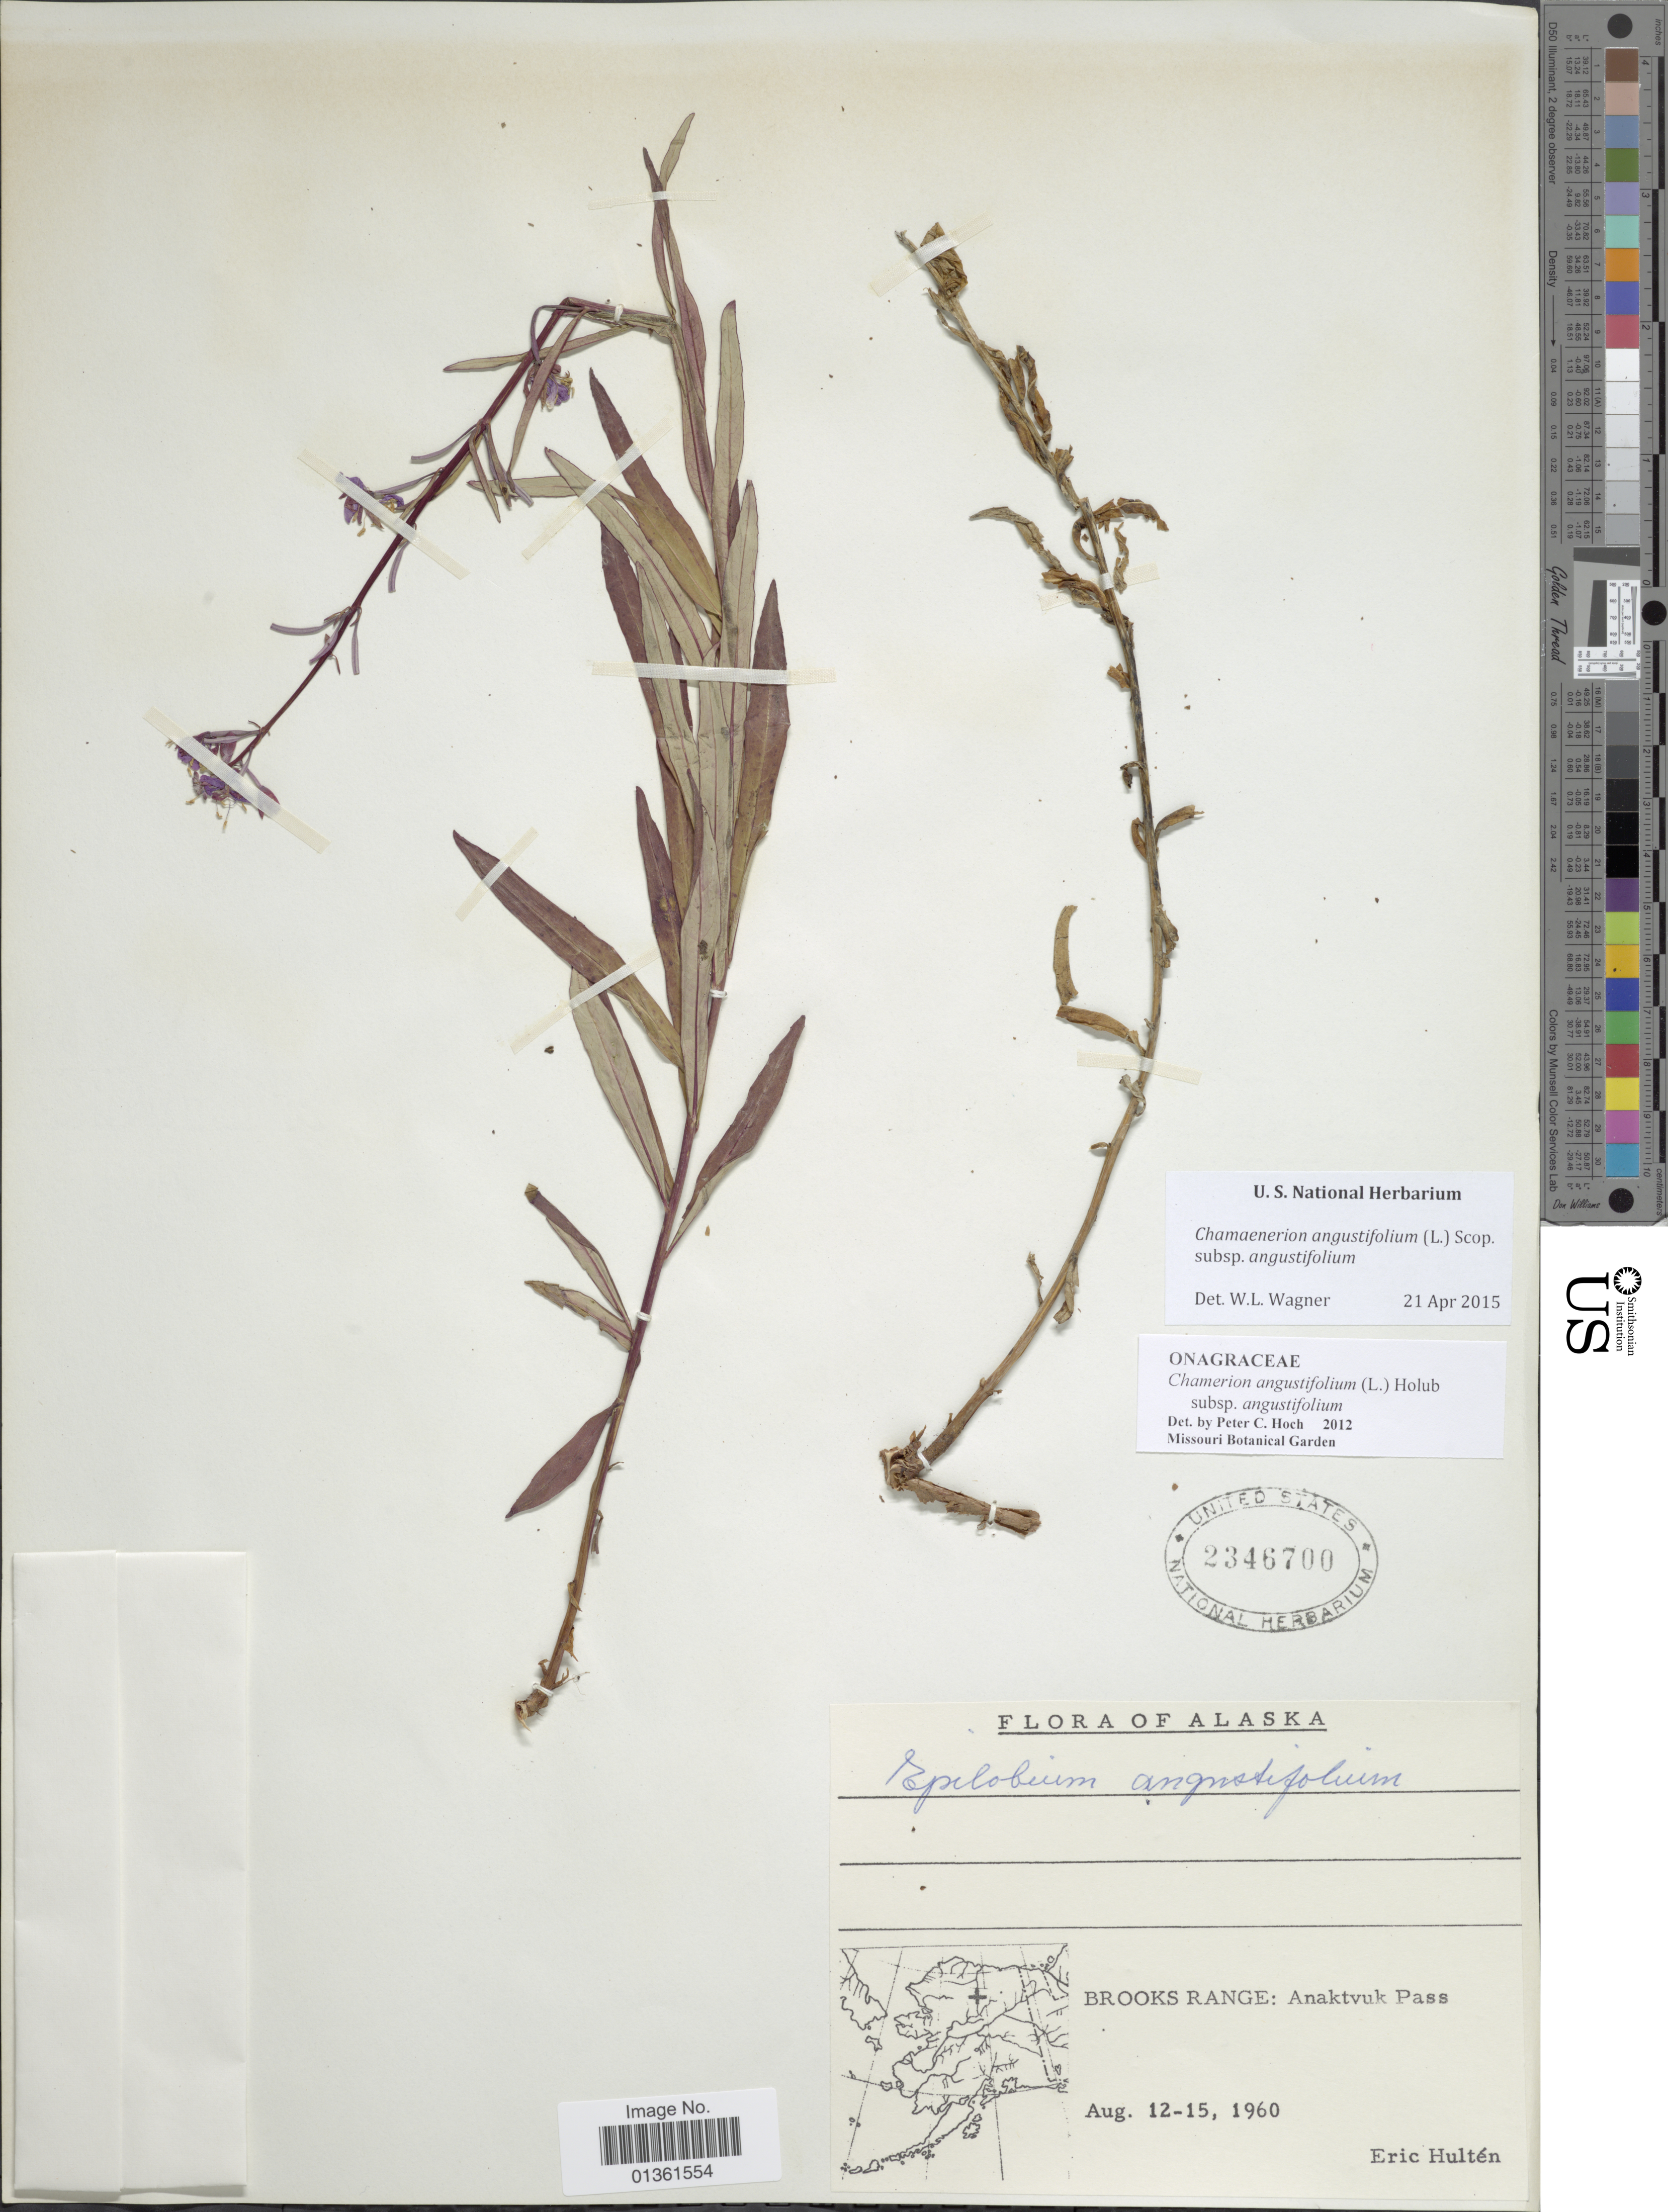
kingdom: Plantae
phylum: Tracheophyta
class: Magnoliopsida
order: Myrtales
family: Onagraceae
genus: Chamaenerion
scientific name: Chamaenerion angustifolium subsp. angustifolium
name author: (L.) Scop.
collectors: E. G. Hultén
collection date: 1960-08-12/1960-08-15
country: United States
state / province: Alaska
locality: Brooks Range: Anaktvuk Pass.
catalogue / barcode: US 2346700